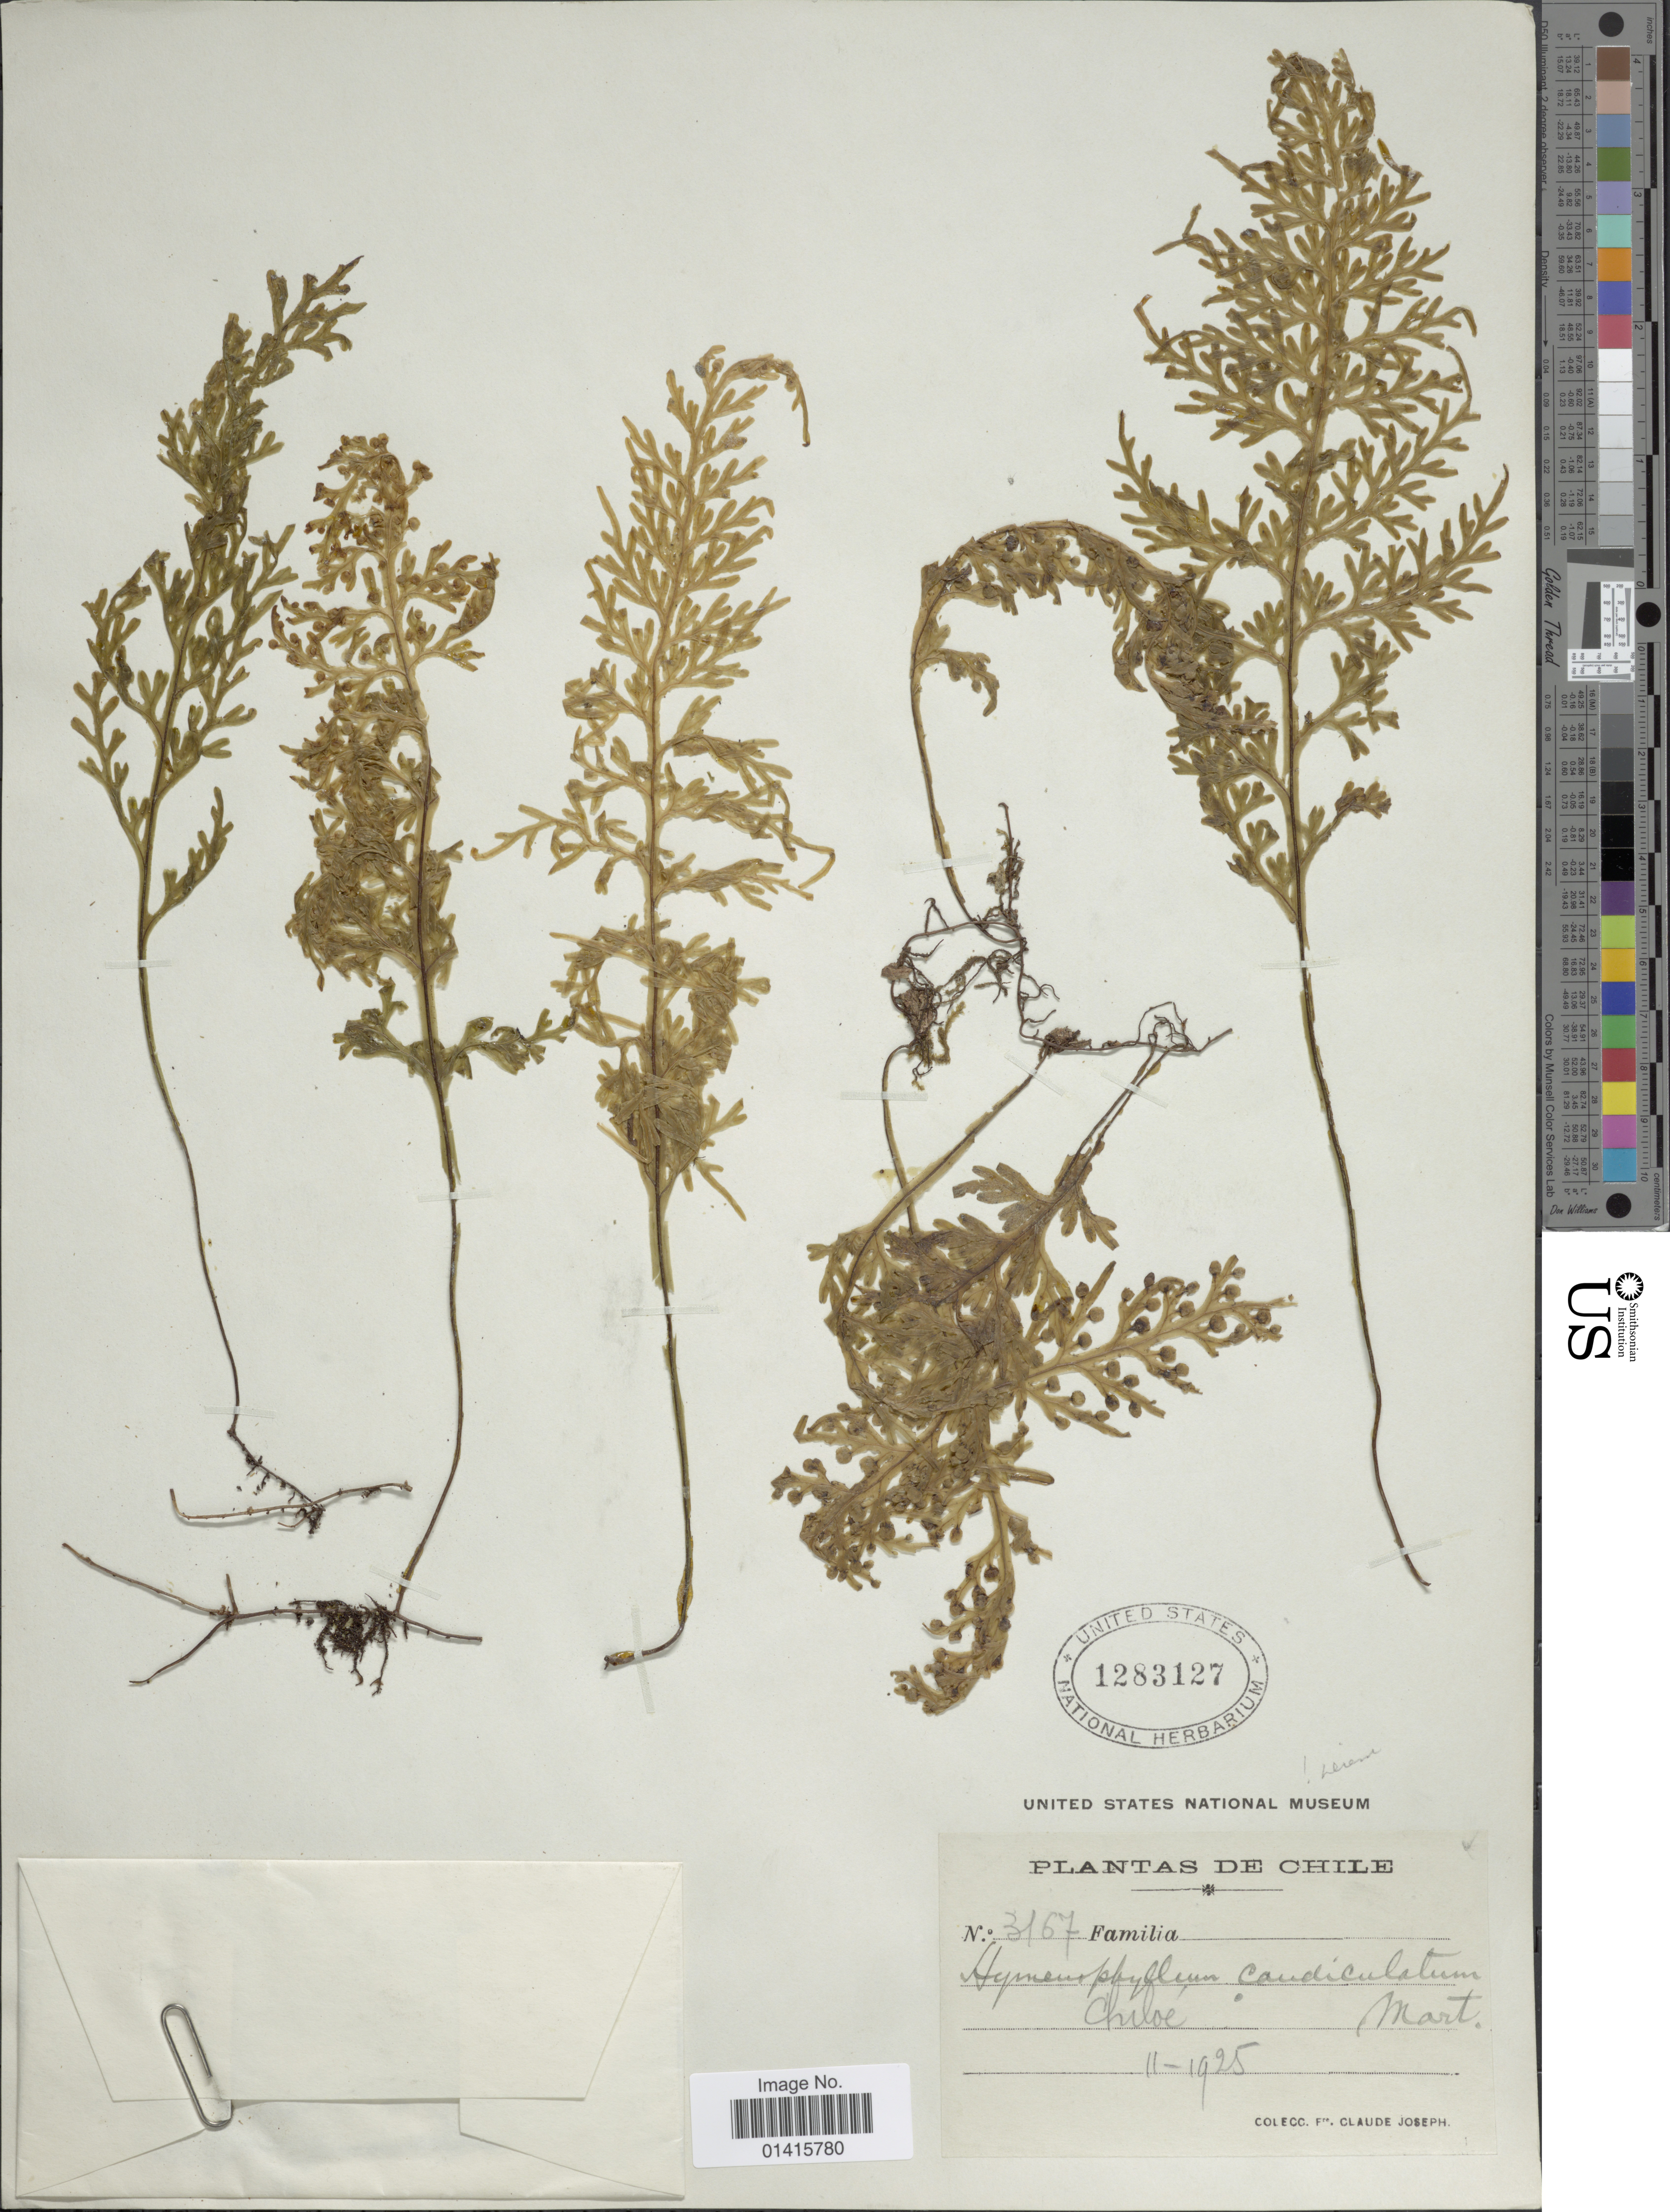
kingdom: Plantae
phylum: Tracheophyta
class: Polypodiopsida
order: Hymenophyllales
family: Hymenophyllaceae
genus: Hymenophyllum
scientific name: Hymenophyllum caudiculatum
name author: Mart.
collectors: Bro. Claude-Joseph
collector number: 3167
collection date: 1925-11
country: Chile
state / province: Arica y Parinacota (XV)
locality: Chiloé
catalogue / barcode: US 1283127